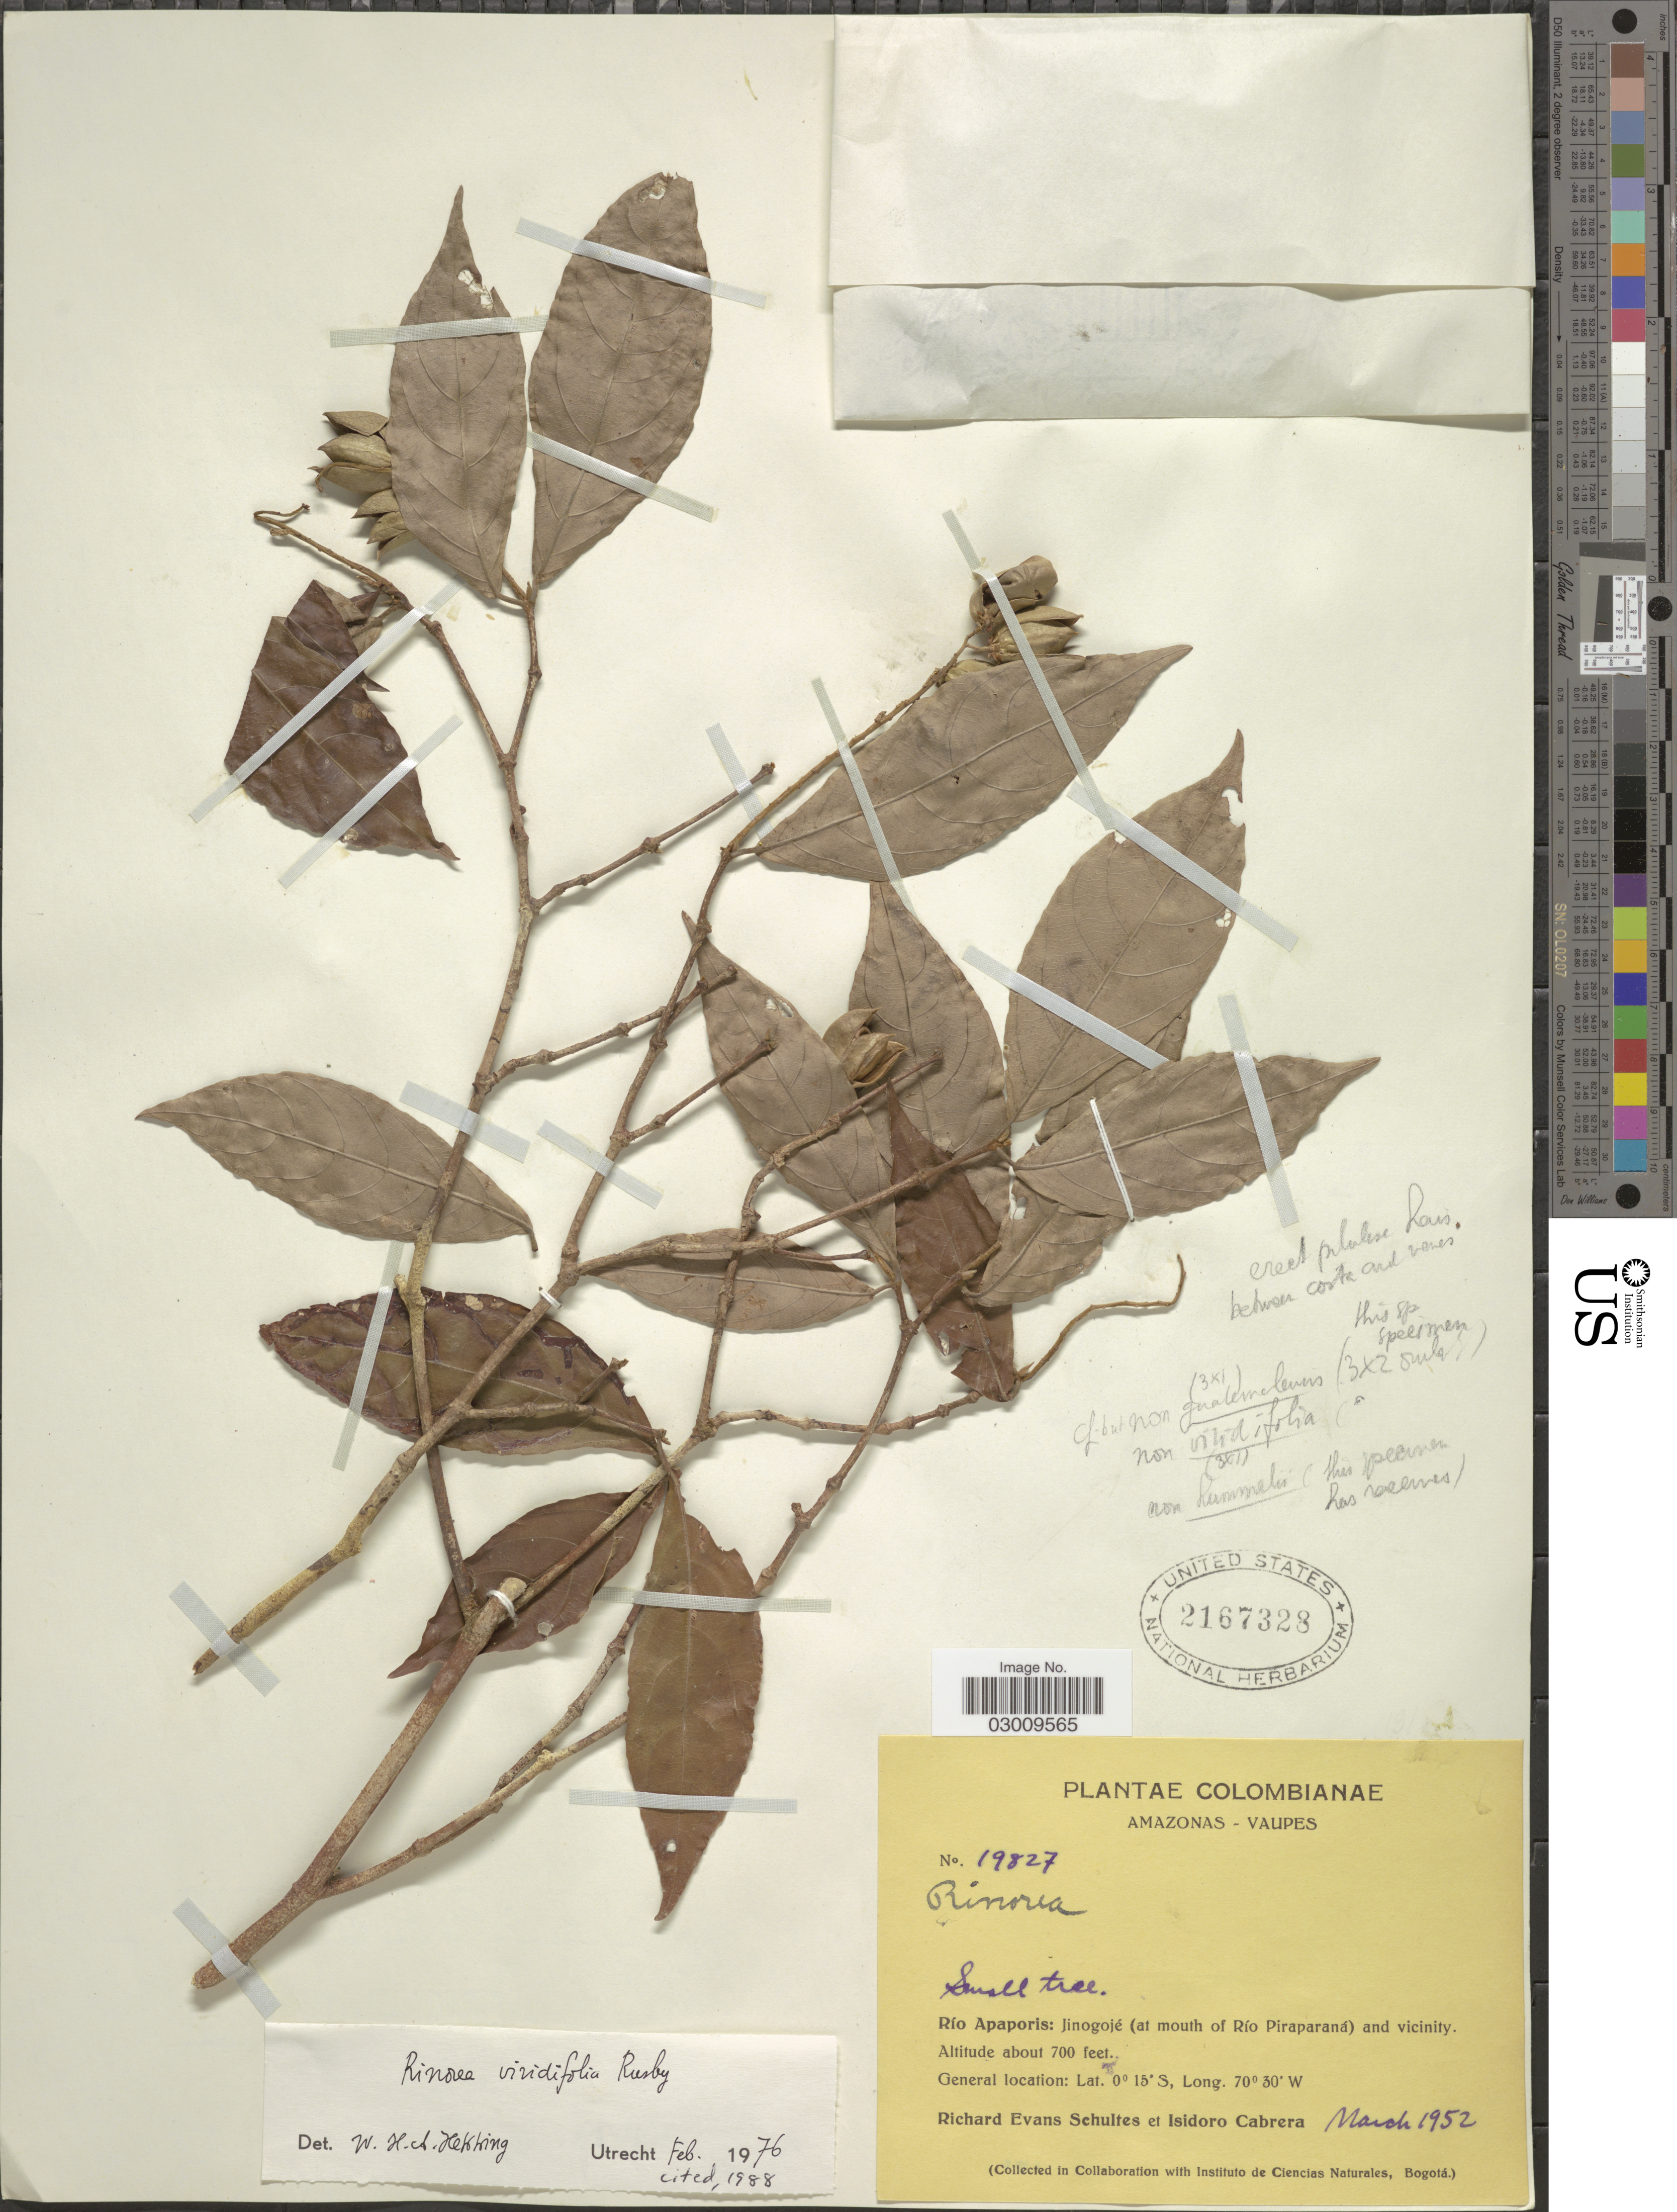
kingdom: Plantae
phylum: Tracheophyta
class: Magnoliopsida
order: Malpighiales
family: Violaceae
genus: Rinorea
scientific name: Rinorea sp.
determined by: Hoyos-Gomez, S. E.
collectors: R. E. Schultes & I. Cabrera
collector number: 19827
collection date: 1952-03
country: Colombia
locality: Amazonas - Vaupes. Río Apaporis: Jinogojé (at mouth of Río Piraparaná) and vicinity.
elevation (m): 213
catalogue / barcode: US 2167328